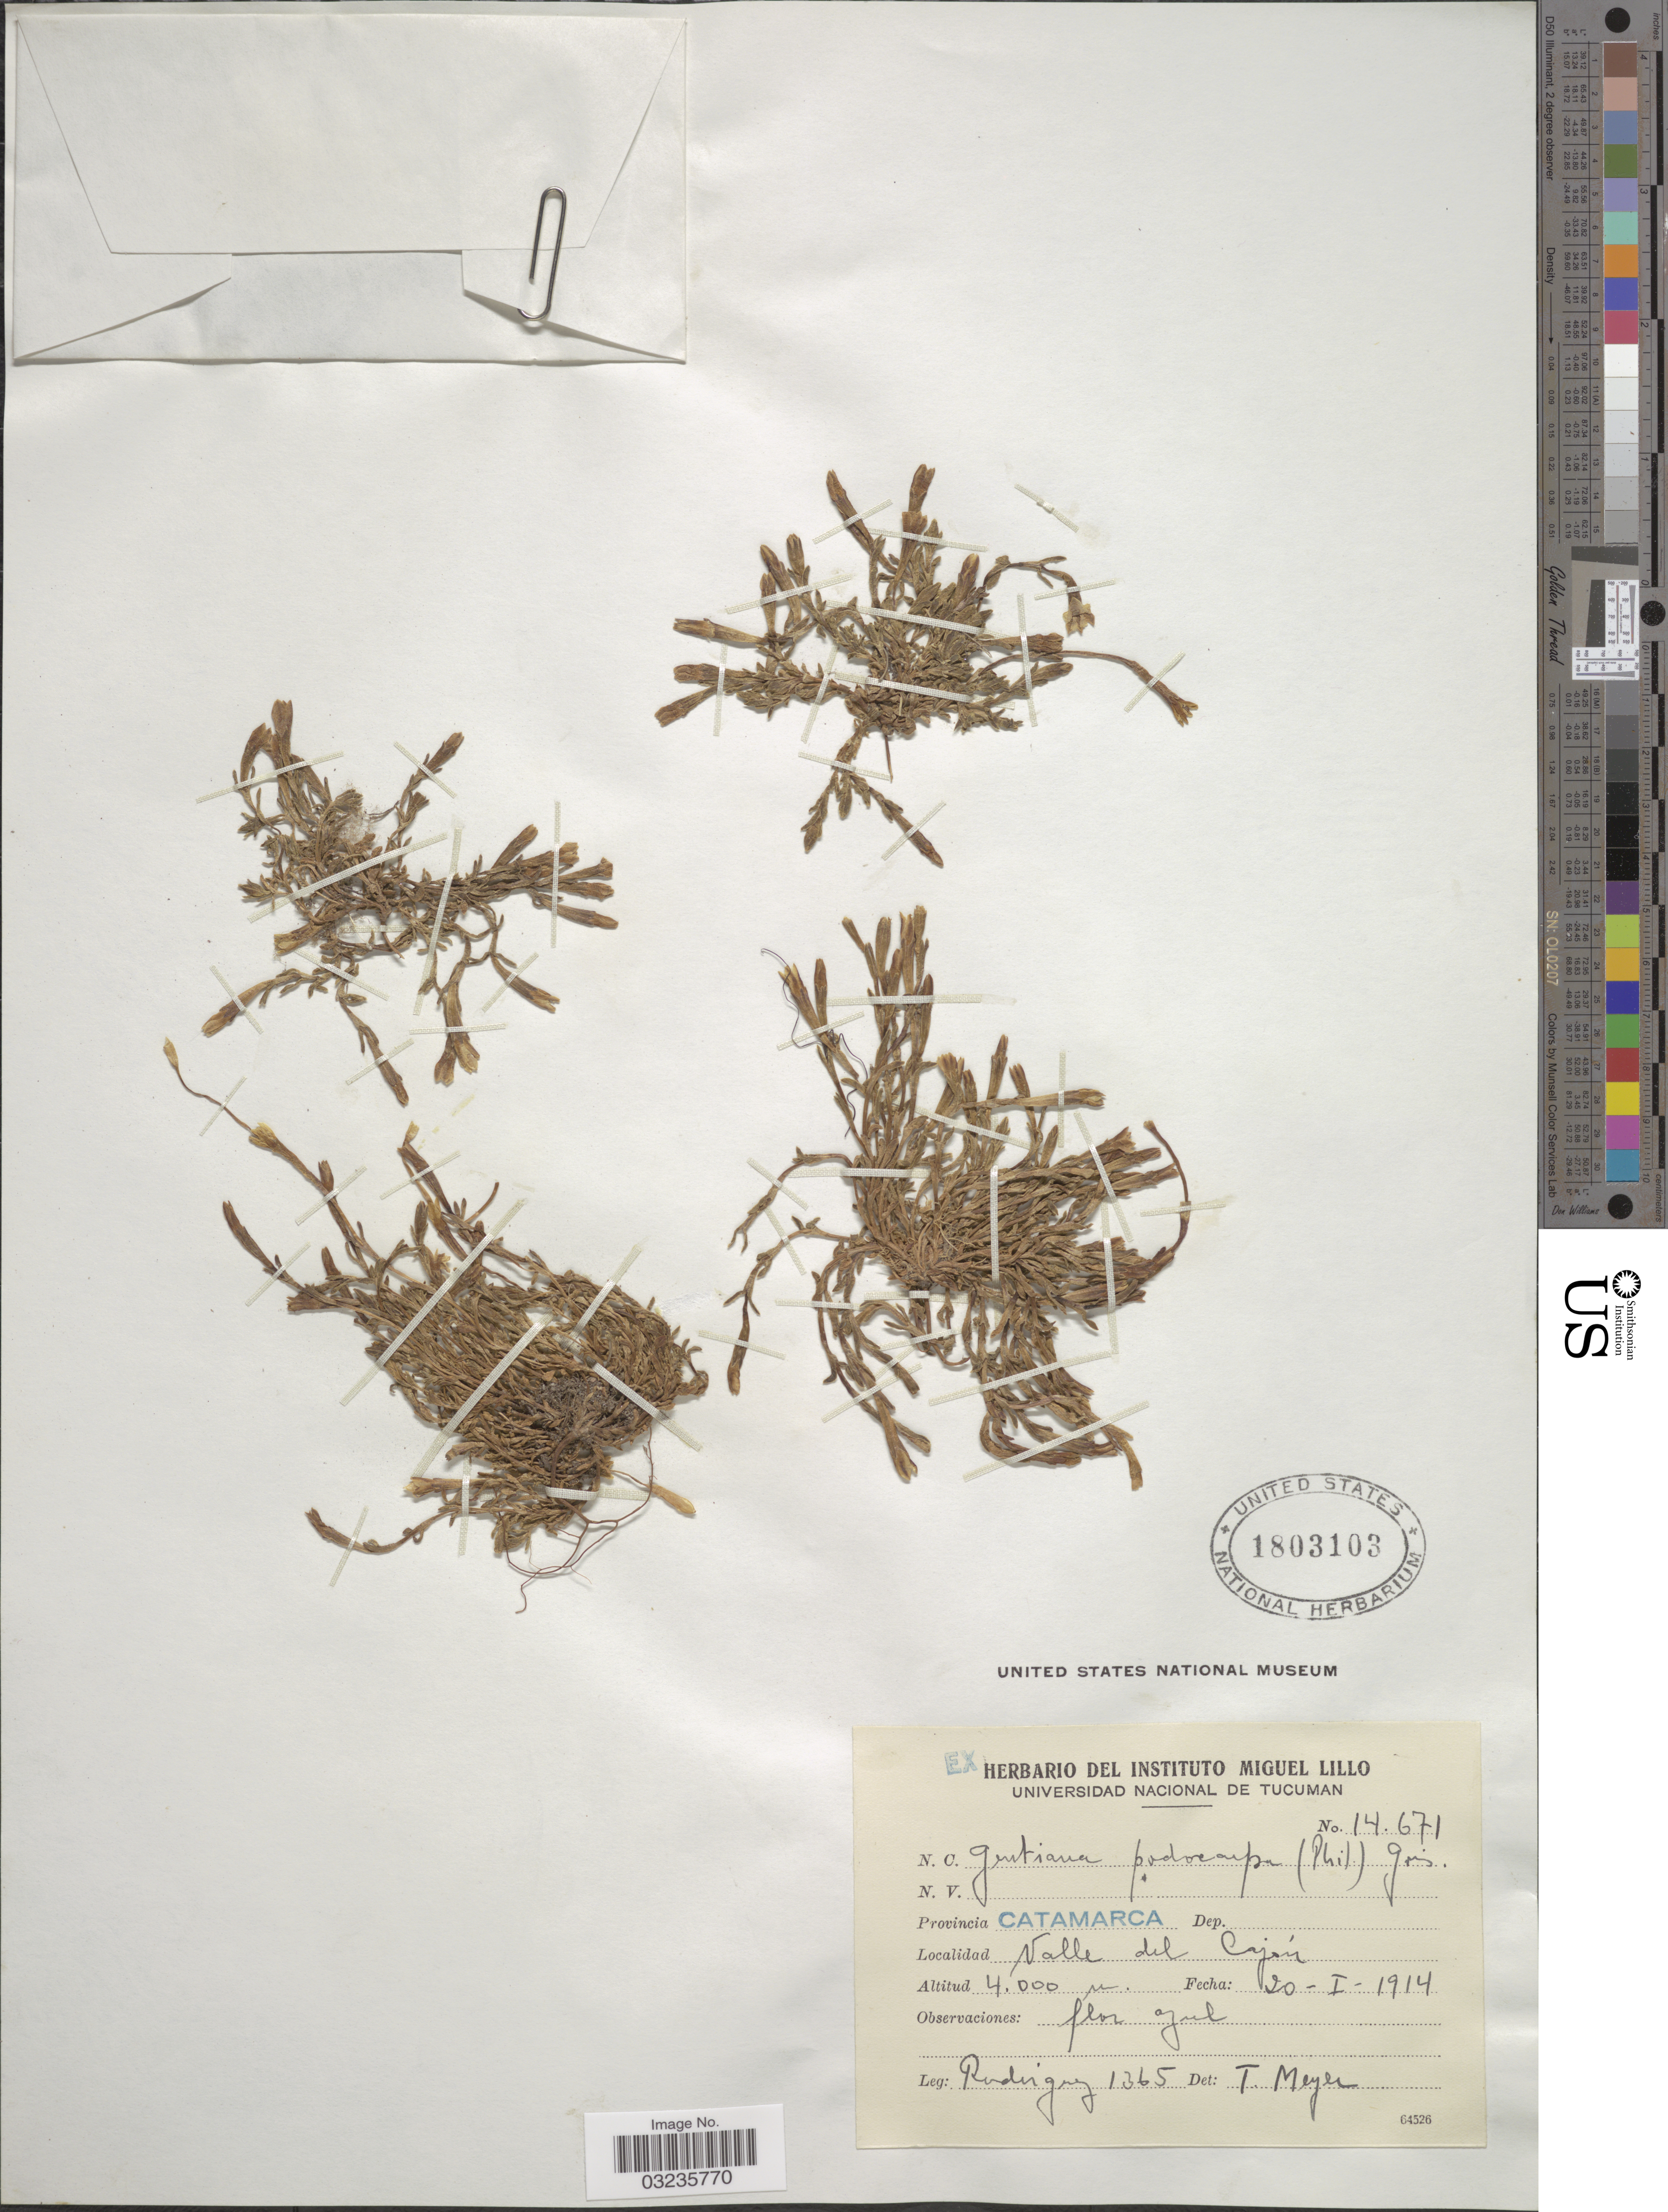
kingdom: Plantae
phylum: Tracheophyta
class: Magnoliopsida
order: Gentianales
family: Gentianaceae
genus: Gentiana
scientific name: Gentiana podocarpa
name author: (Phil.) Griseb.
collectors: Rodriguez, --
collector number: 1365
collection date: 1914-01-20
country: Argentina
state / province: Catamarca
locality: Valle del Cajón.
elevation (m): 4000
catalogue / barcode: US 1803103